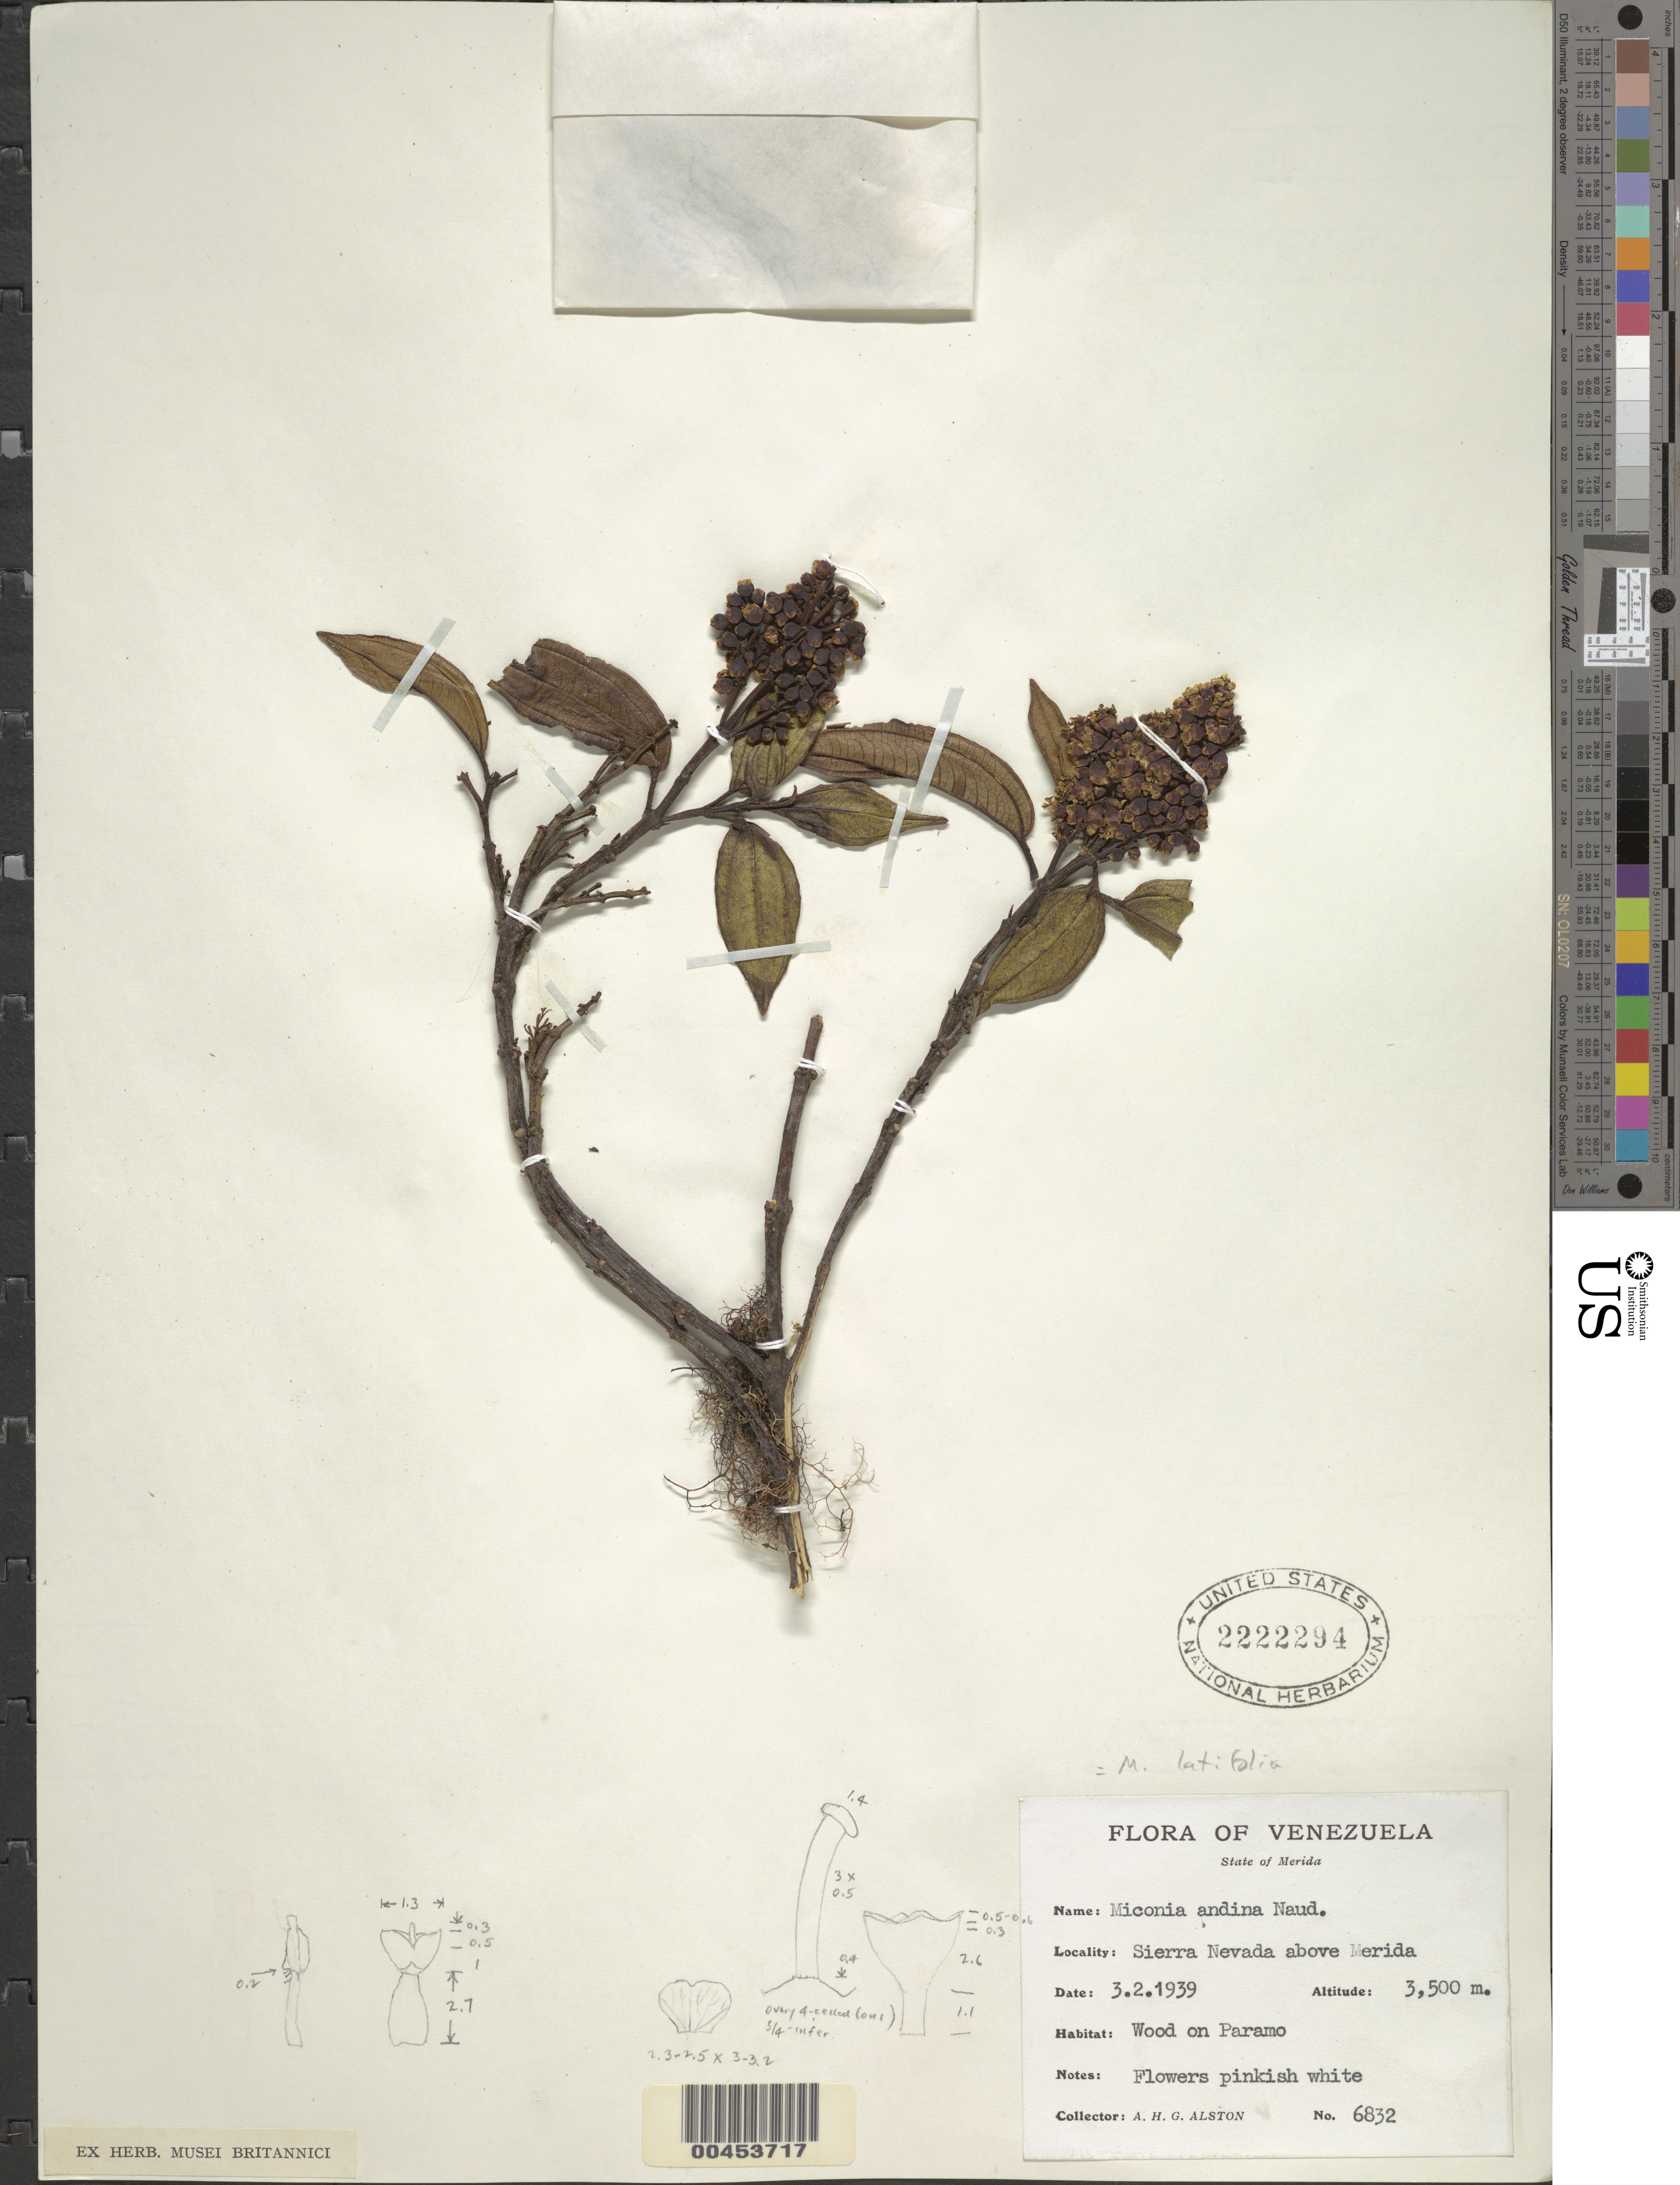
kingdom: Plantae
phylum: Tracheophyta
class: Magnoliopsida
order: Myrtales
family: Melastomataceae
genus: Miconia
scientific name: Miconia latifolia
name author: (D. Don) Naudin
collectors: A. H. Alston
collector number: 6832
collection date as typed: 03 Feb 1939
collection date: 1939-02-03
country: Venezuela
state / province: Mérida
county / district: Libertador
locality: Sierra Nevada arriba de Mérida Merida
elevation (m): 3500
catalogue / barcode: US 2222294